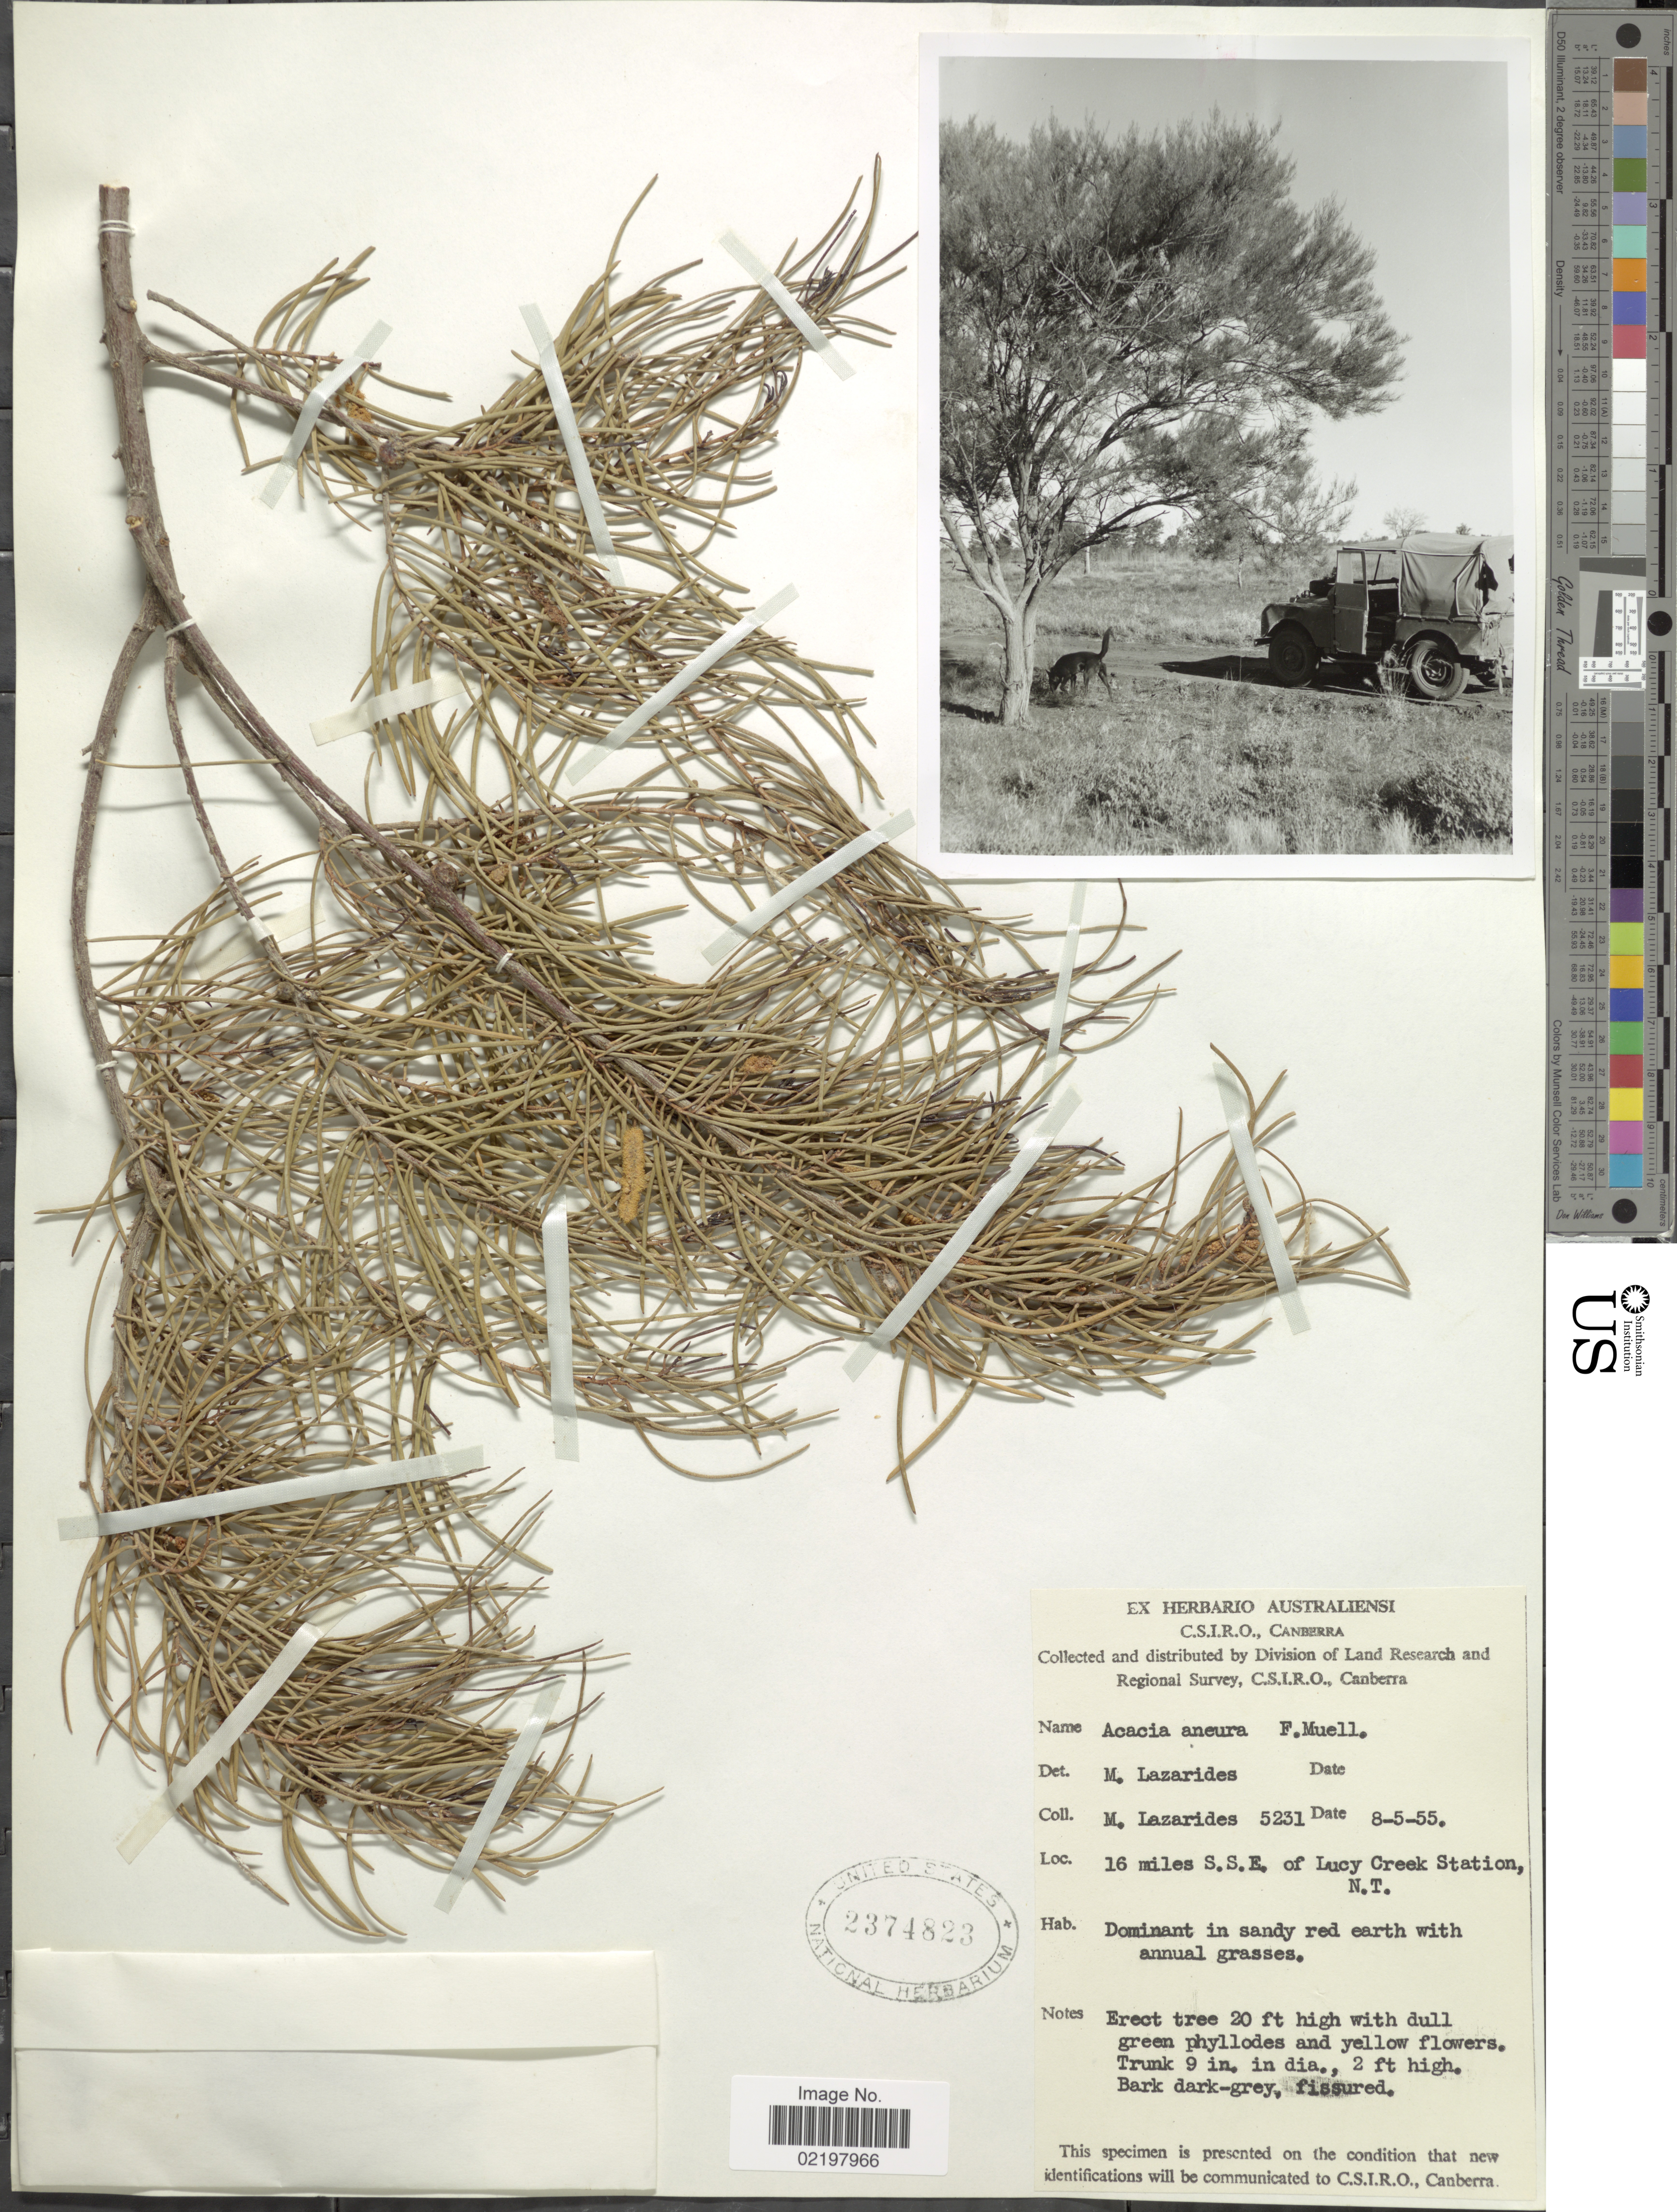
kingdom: Plantae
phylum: Tracheophyta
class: Magnoliopsida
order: Fabales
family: Fabaceae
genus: Acacia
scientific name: Acacia aneura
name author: F. Muell. ex Benth.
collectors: M. Lazarides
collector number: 5231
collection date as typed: Transcribed d/m/y: 8/5/55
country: Australia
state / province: Northern Territory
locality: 16 miles S.S.E. of Lucy Creek Station, N.T.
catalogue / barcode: US 2374823